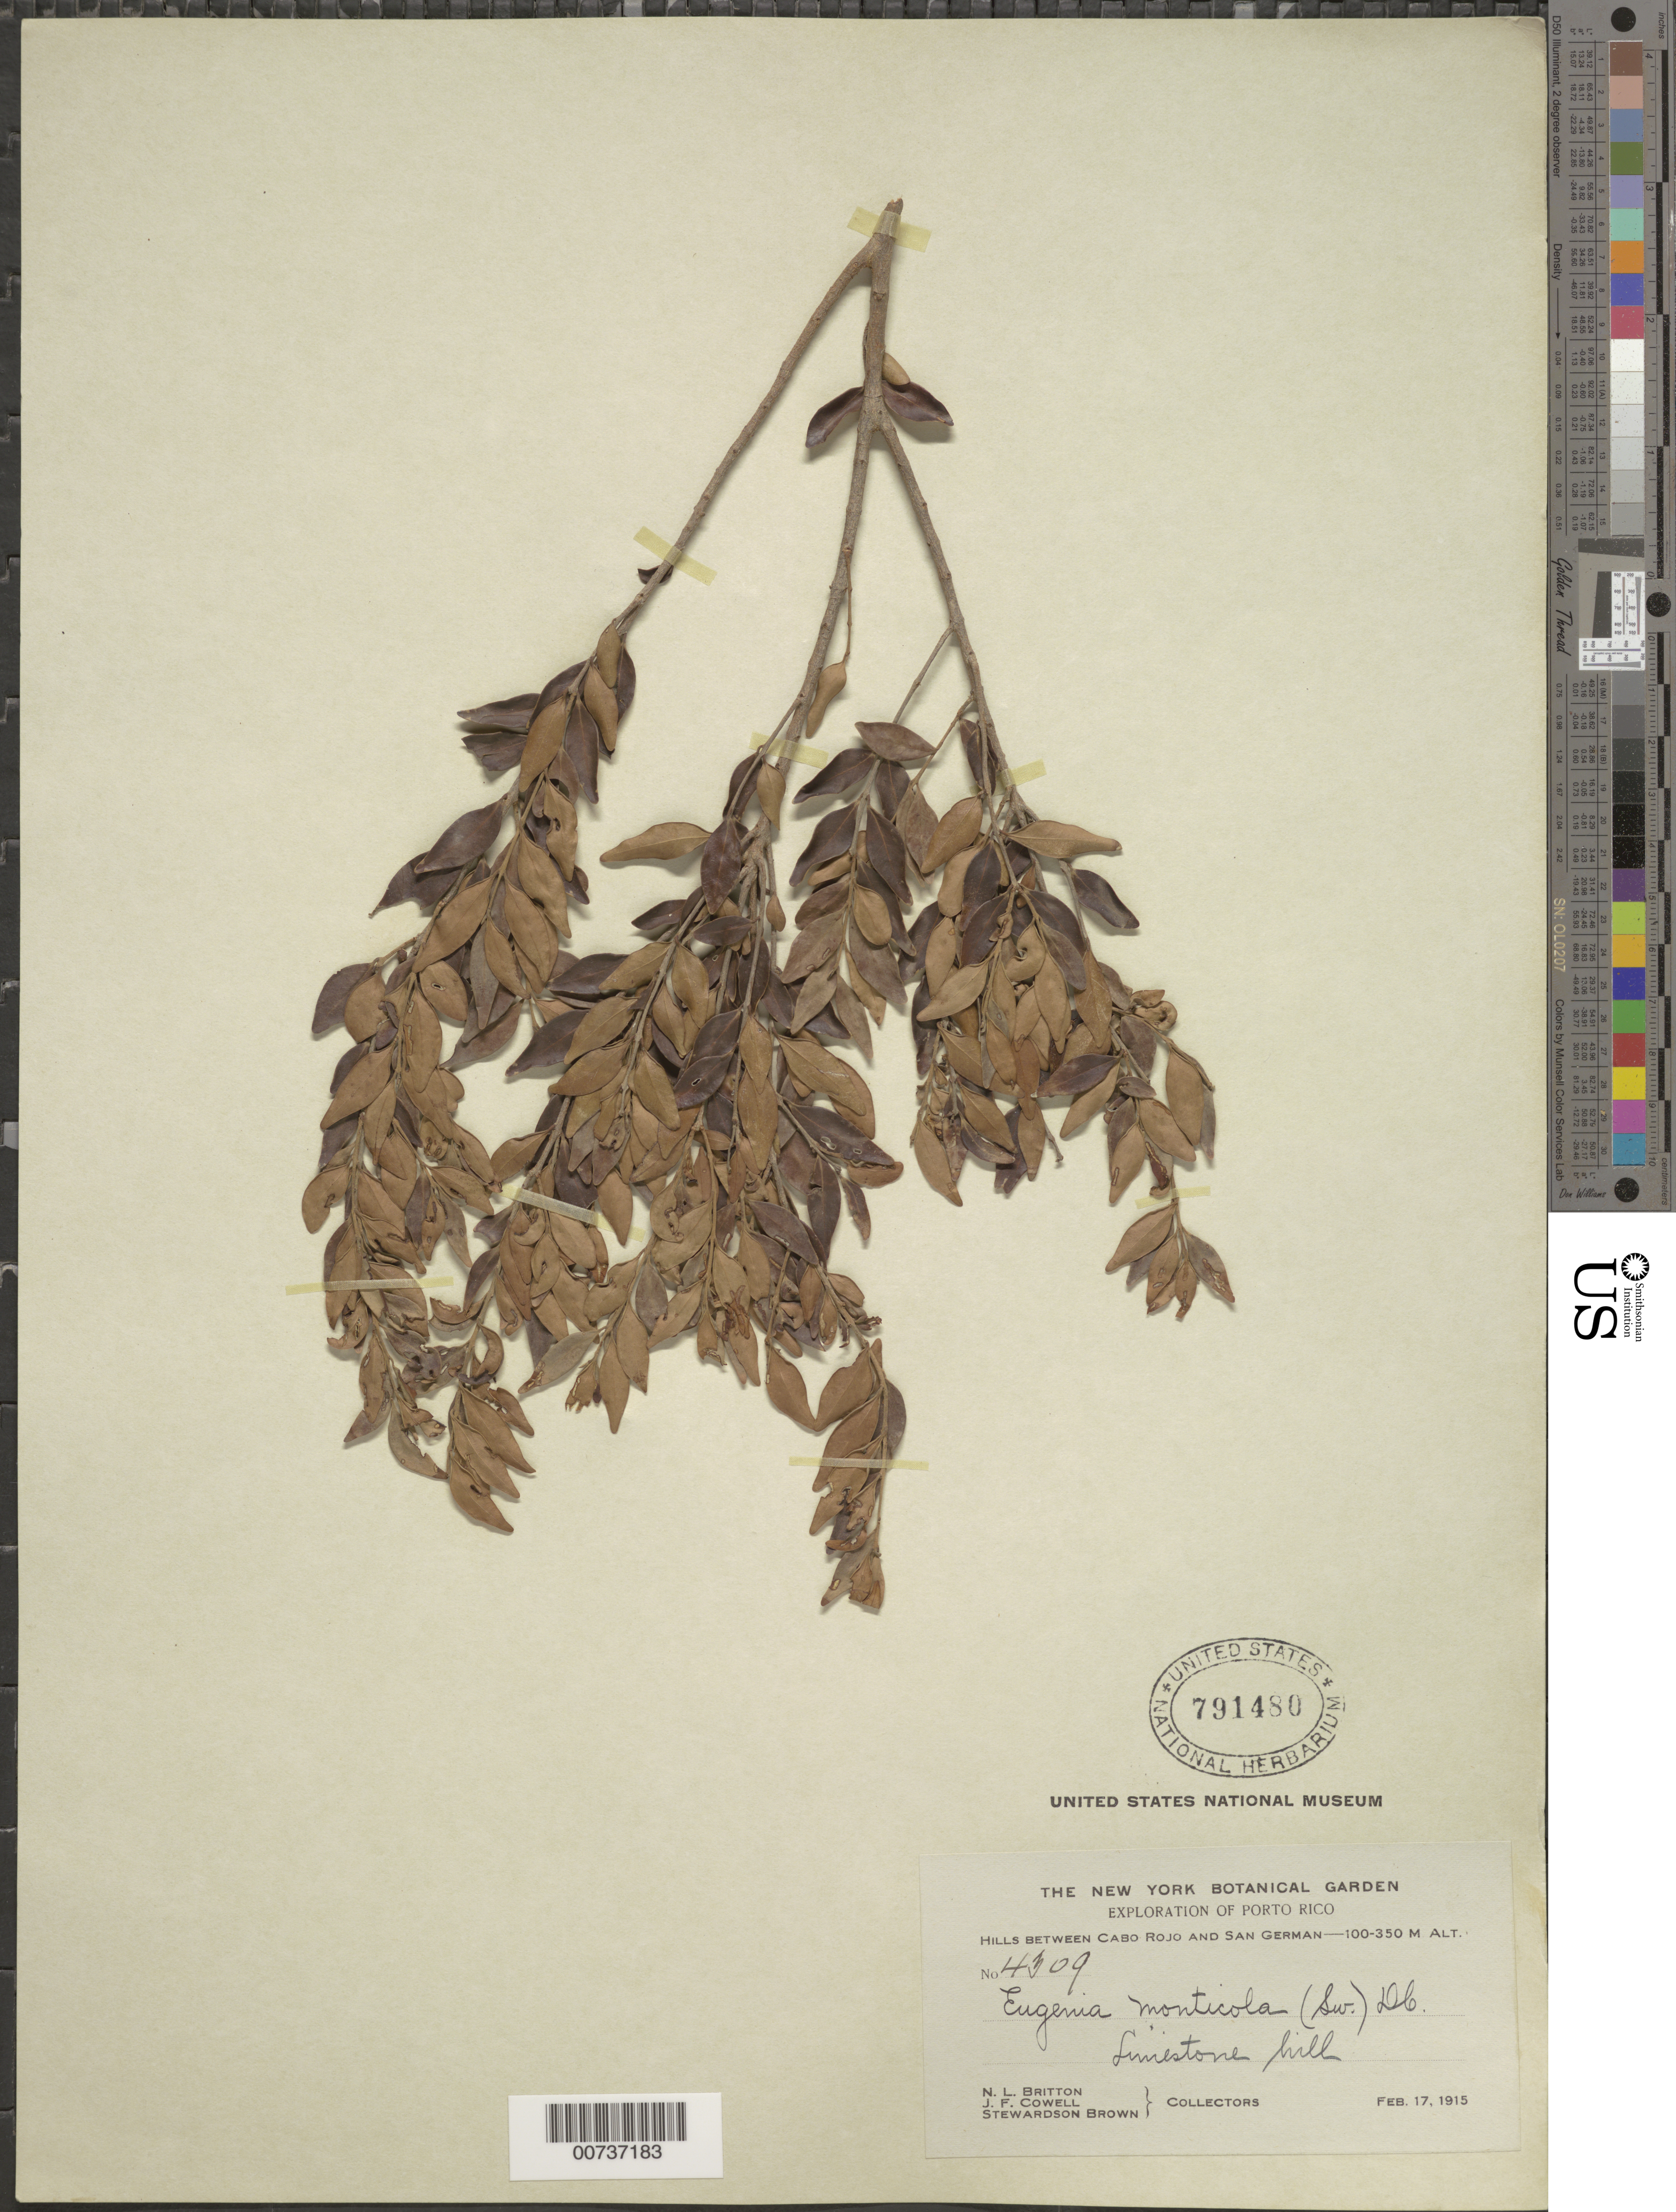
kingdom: Plantae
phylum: Tracheophyta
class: Magnoliopsida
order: Myrtales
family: Myrtaceae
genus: Eugenia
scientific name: Eugenia monticola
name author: (Sw.) DC.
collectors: N. Britton, J. F. Cowell & S. Brown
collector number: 4309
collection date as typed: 17 Feb 1915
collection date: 1915-02-17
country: Puerto Rico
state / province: Cabo Rojo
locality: Hills between Cabo Rojo and San Germán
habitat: Limestone hill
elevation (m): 100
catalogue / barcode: US 791480